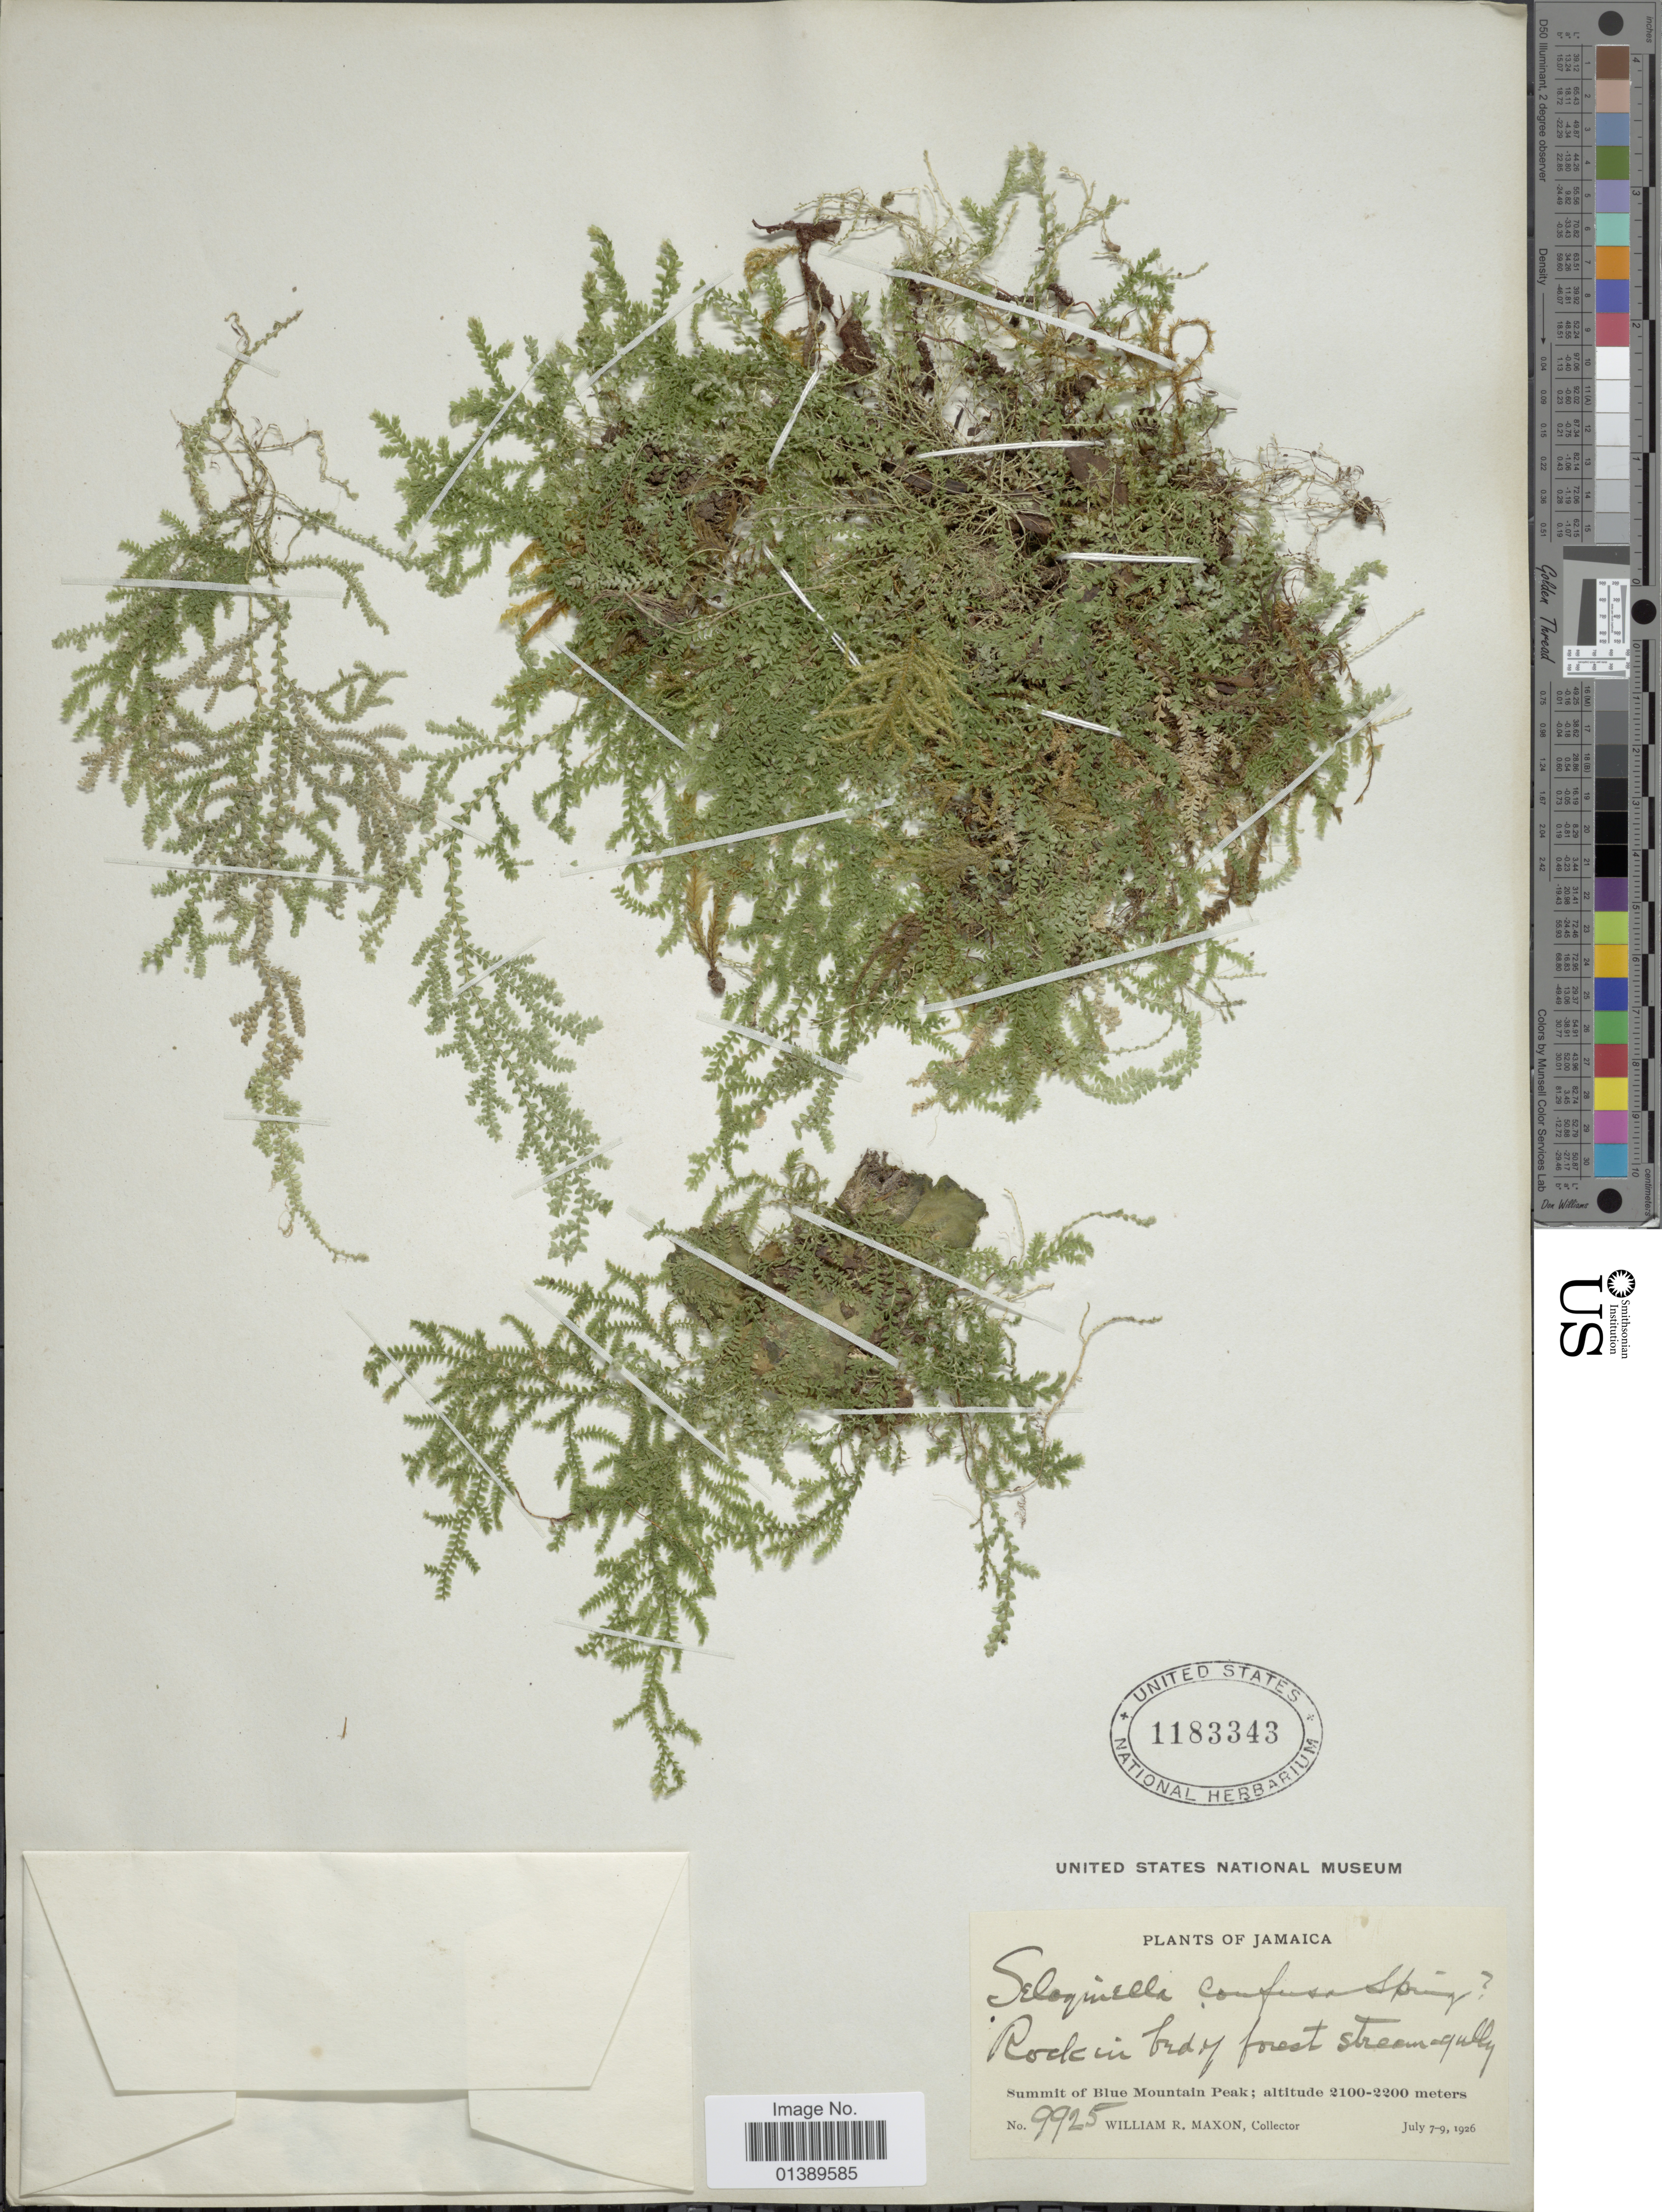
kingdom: Plantae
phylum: Tracheophyta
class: Lycopodiopsida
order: Selaginellales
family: Selaginellaceae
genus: Selaginella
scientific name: Selaginella confusa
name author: Spring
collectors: W. R. Maxon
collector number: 9925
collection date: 1926-07-07/1926-07-09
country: Jamaica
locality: Summit of Blue Mountain Peak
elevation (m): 2100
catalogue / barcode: US 1183343